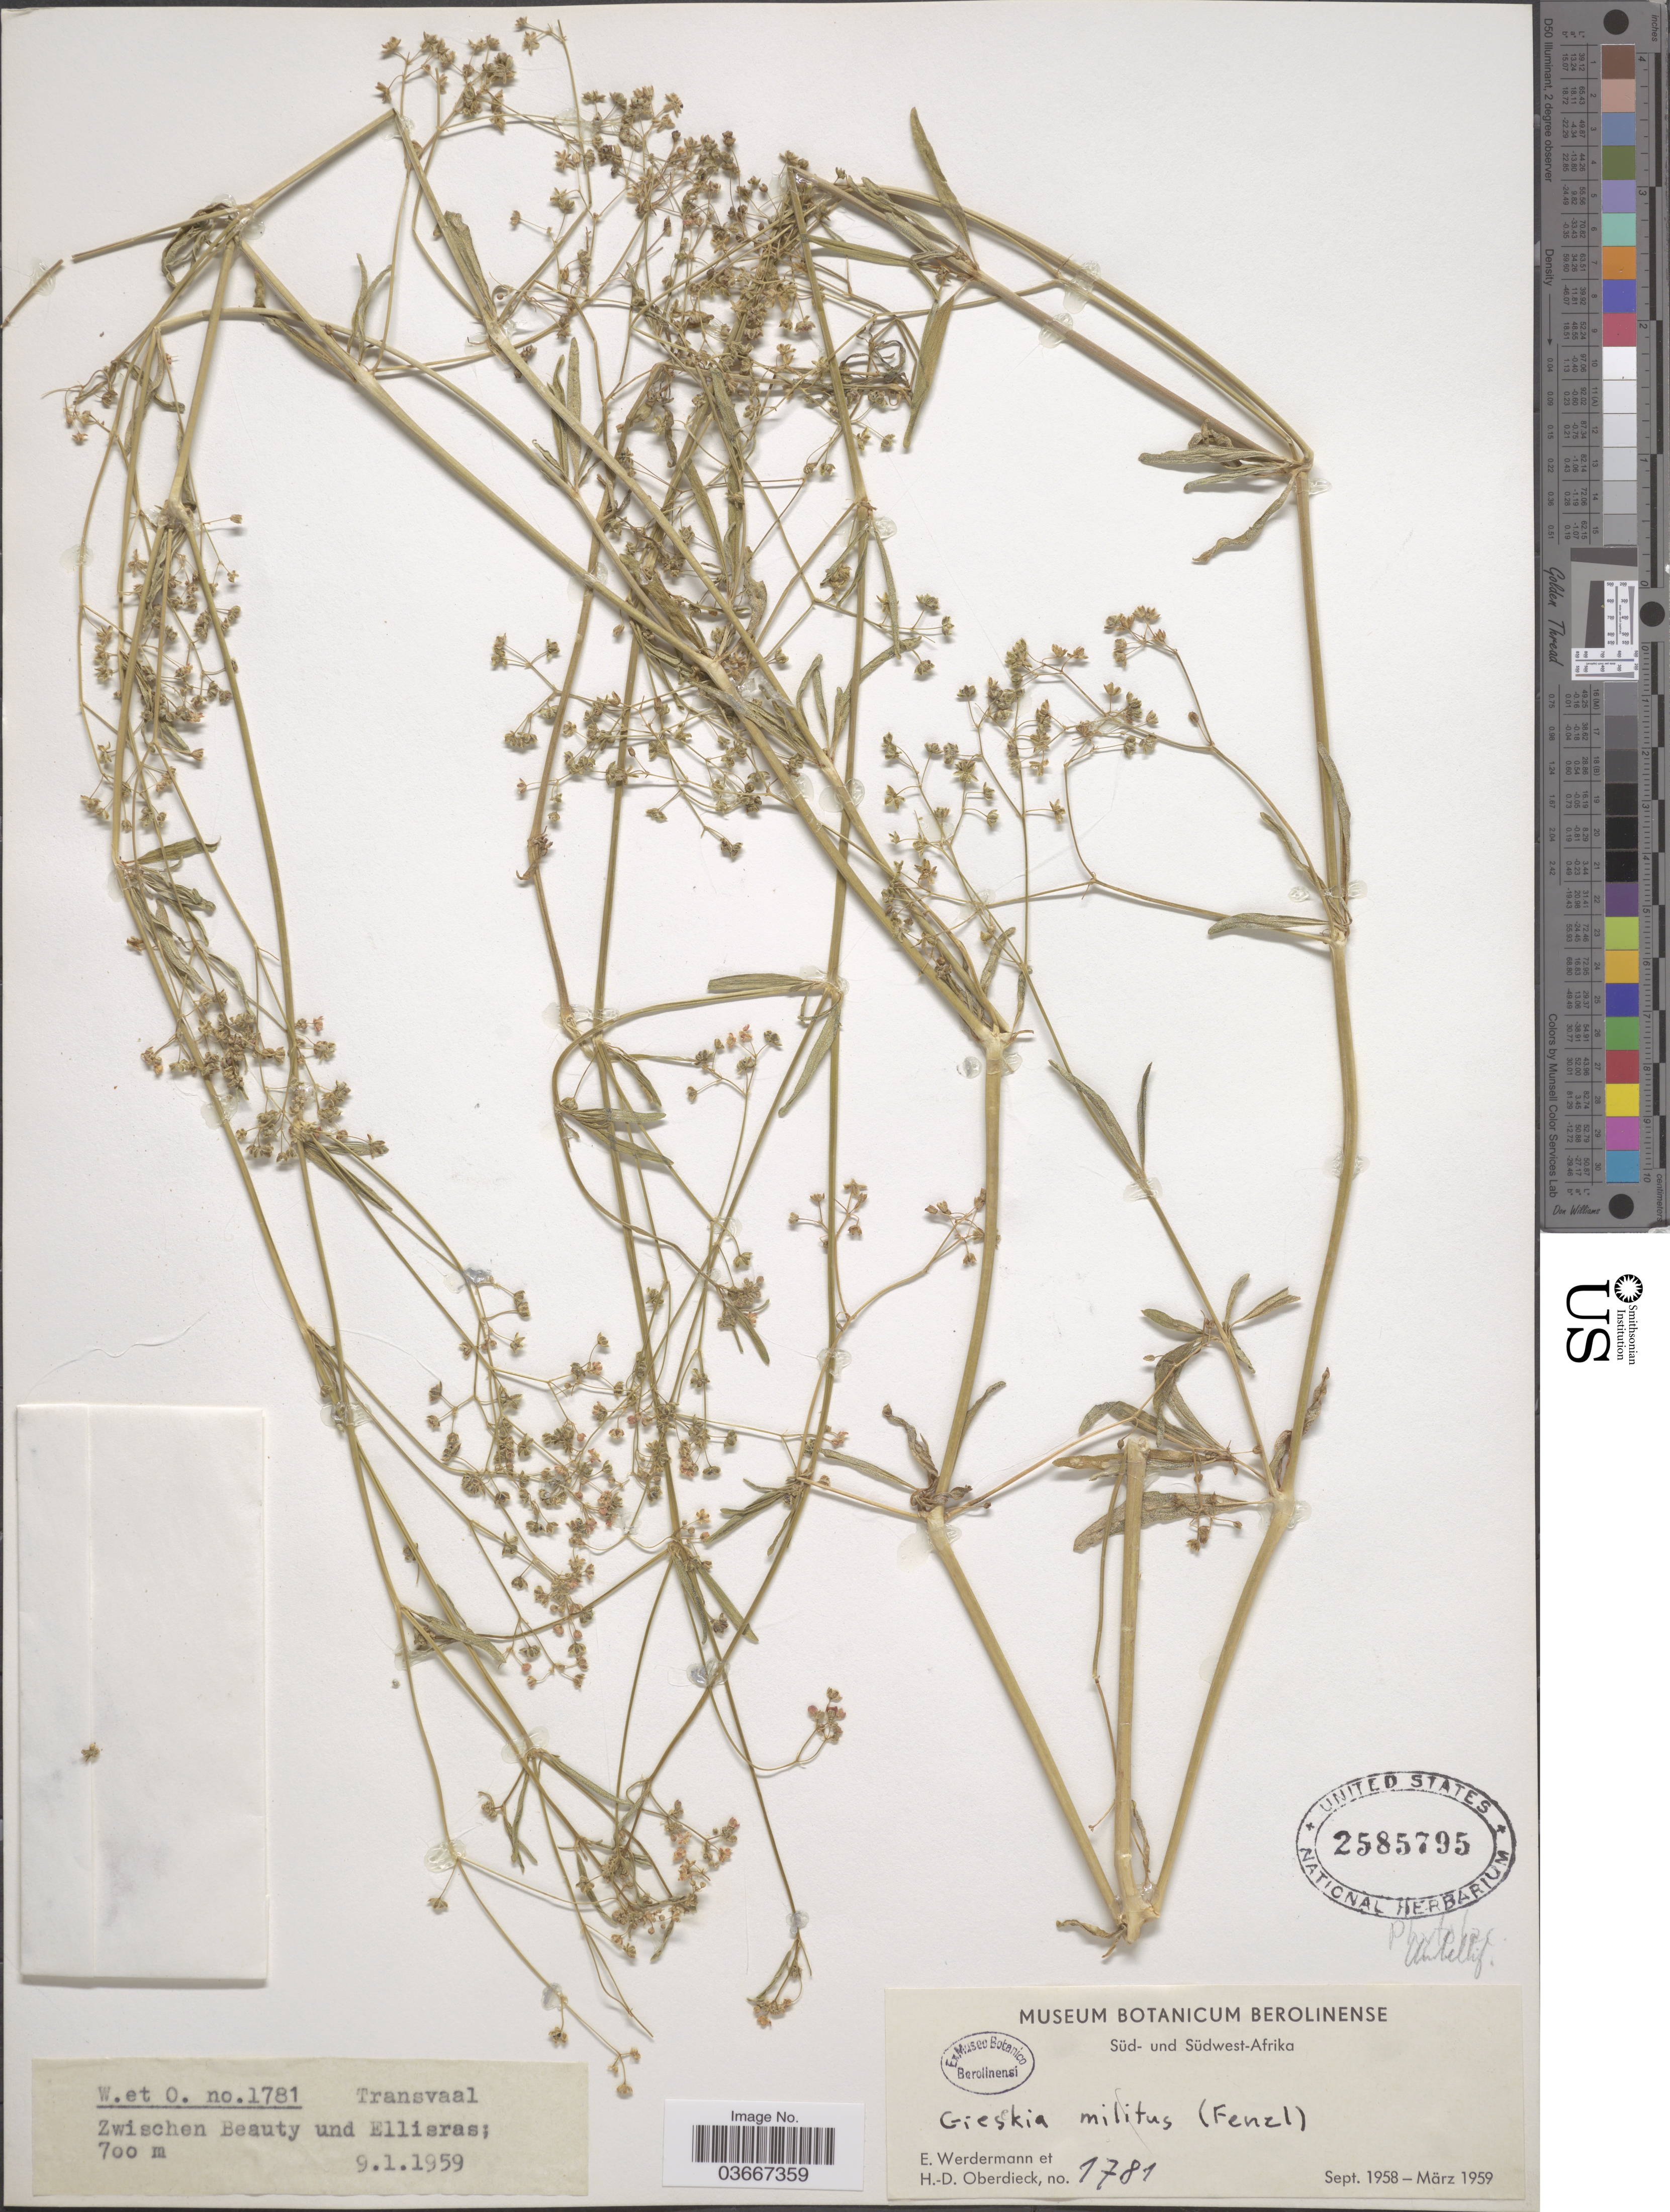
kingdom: Plantae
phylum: Tracheophyta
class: Magnoliopsida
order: Caryophyllales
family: Gisekiaceae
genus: Gisekia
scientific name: Gisekia miltus Fenzl, nom. illeg.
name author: Fenzl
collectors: E. Werdermann & H. Oberdieck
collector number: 1781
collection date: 1959-01-09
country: South Africa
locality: Süd-Afrika. Transvaal. Zwischen Beauty und Ellisras.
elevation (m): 700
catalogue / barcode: US 2585795